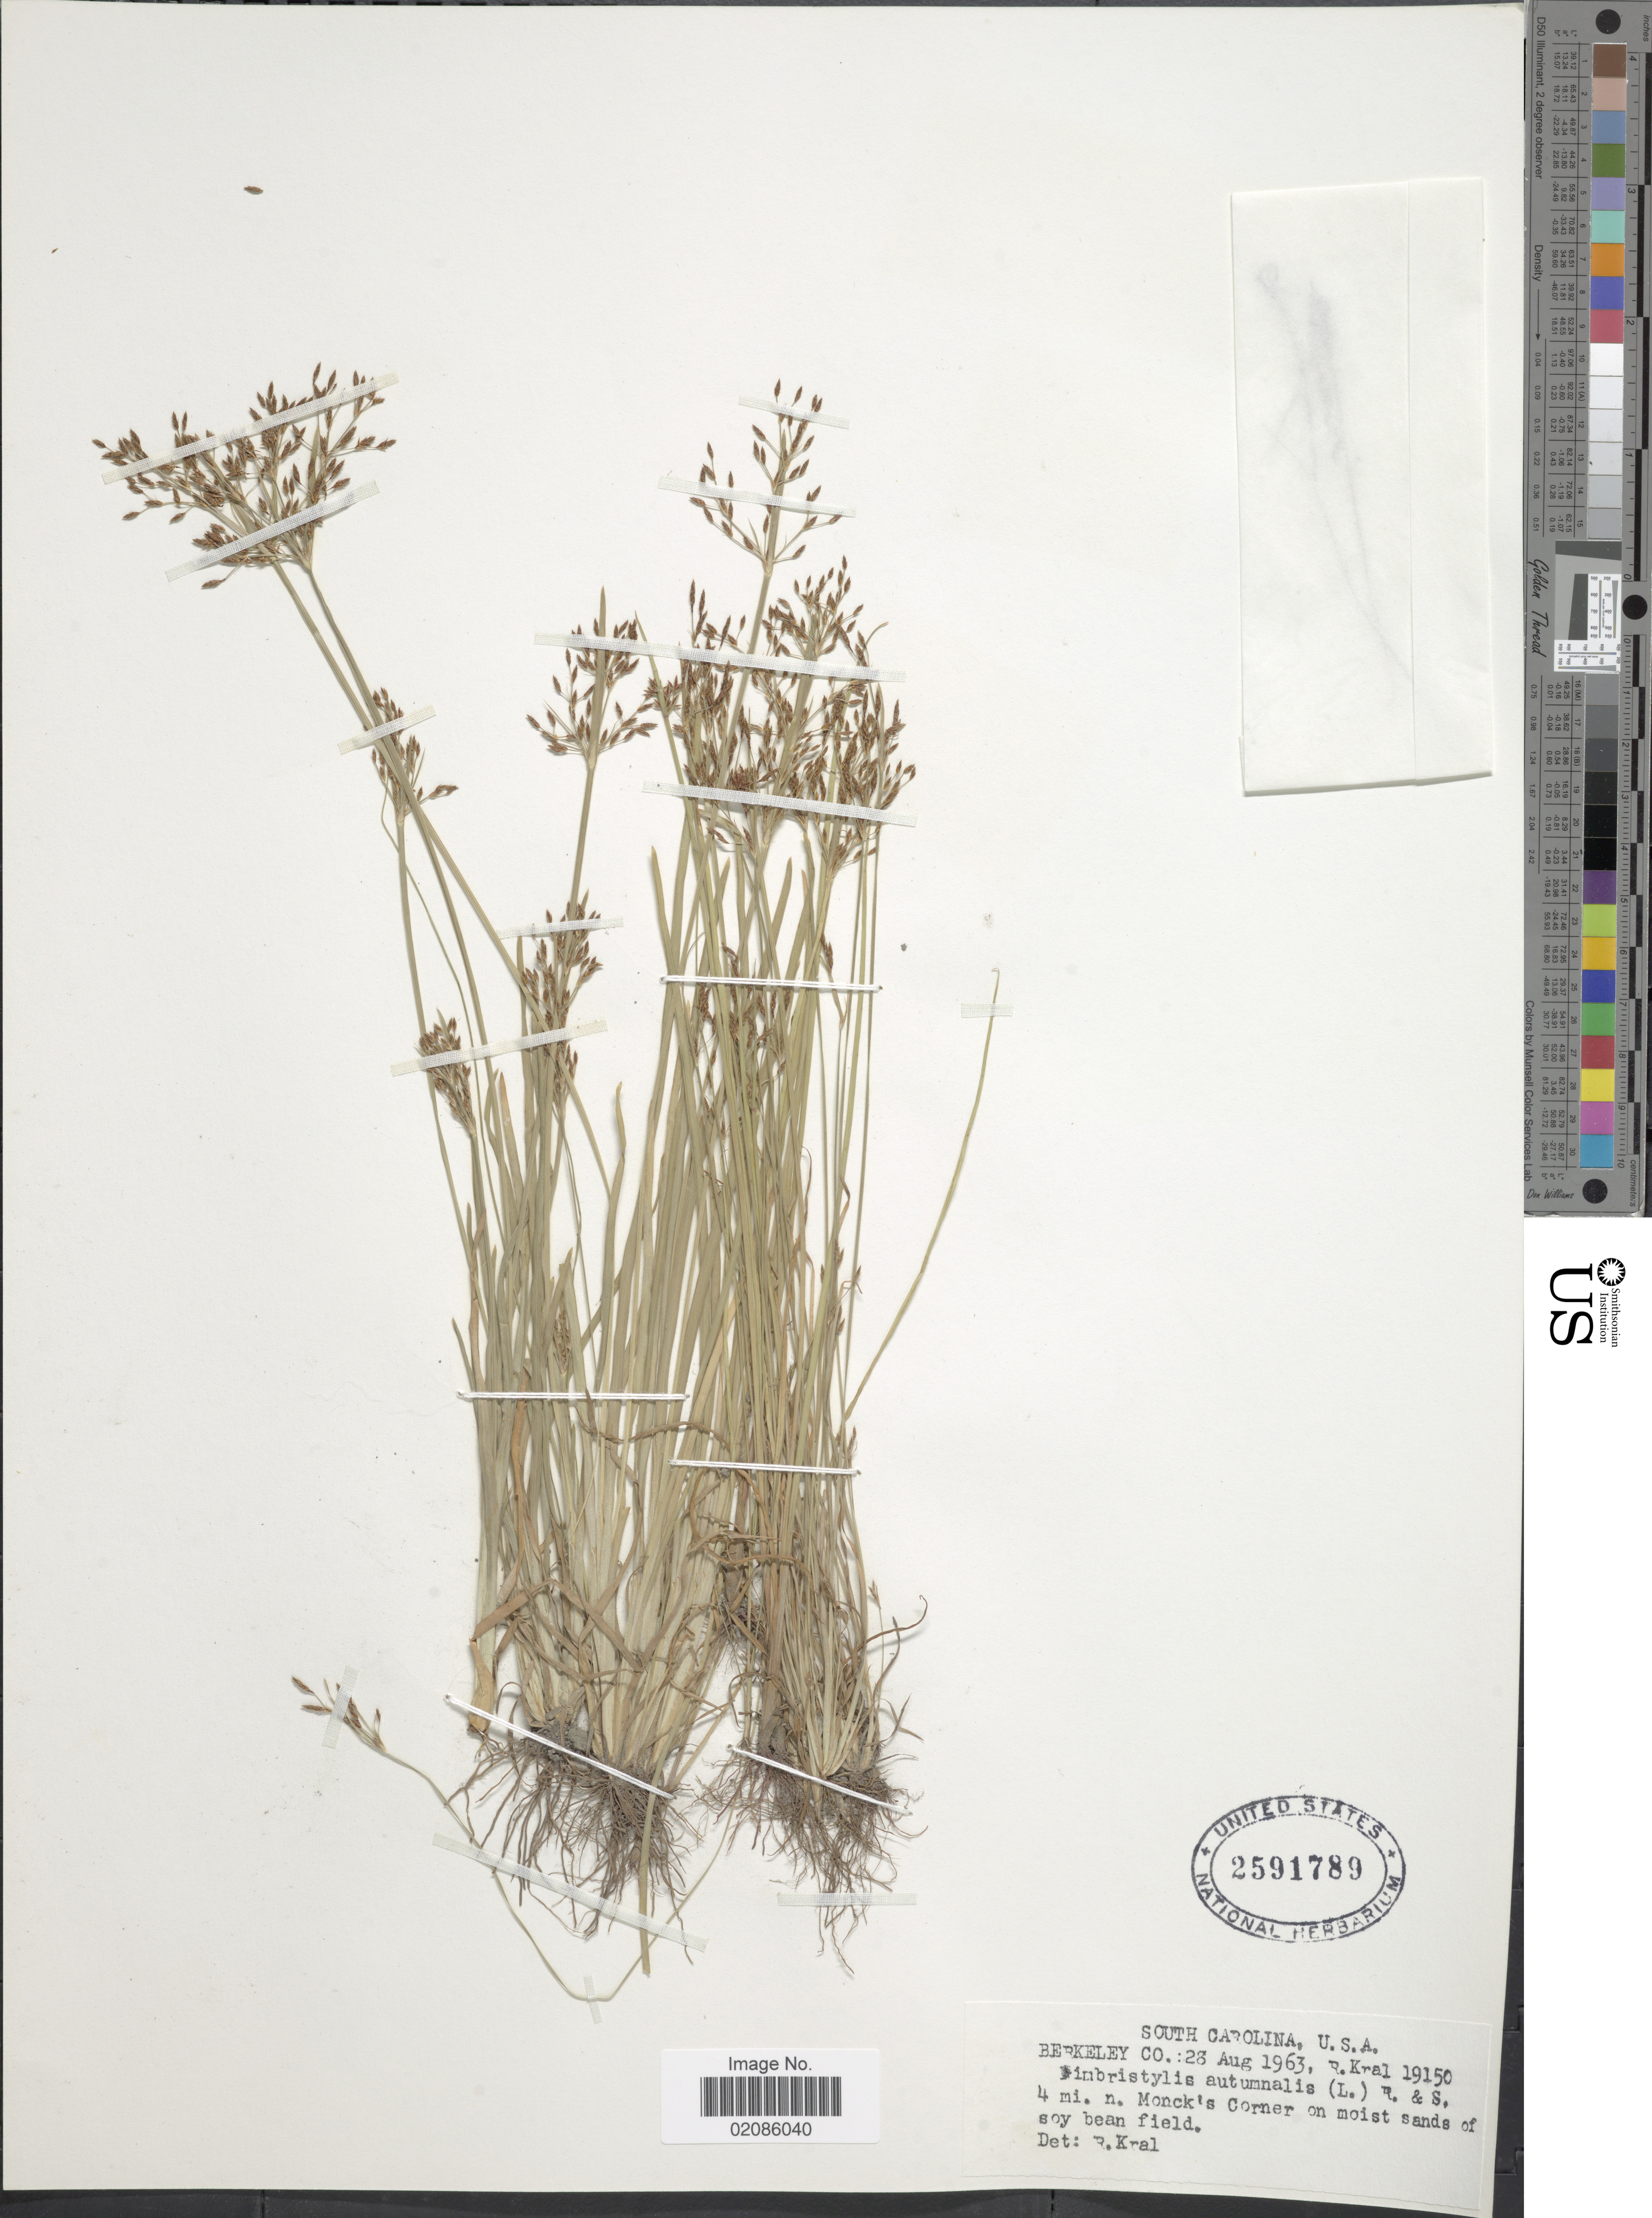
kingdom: Plantae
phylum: Tracheophyta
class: Liliopsida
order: Poales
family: Cyperaceae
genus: Fimbristylis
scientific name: Fimbristylis autumnalis (L.) Roem. & Schult.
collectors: R. Kral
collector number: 19150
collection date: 1963-08-28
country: United States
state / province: South Carolina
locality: Berkeley Co. 4 mi. n. Monck's Corner on moist sands of soy bean field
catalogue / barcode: US 2591789